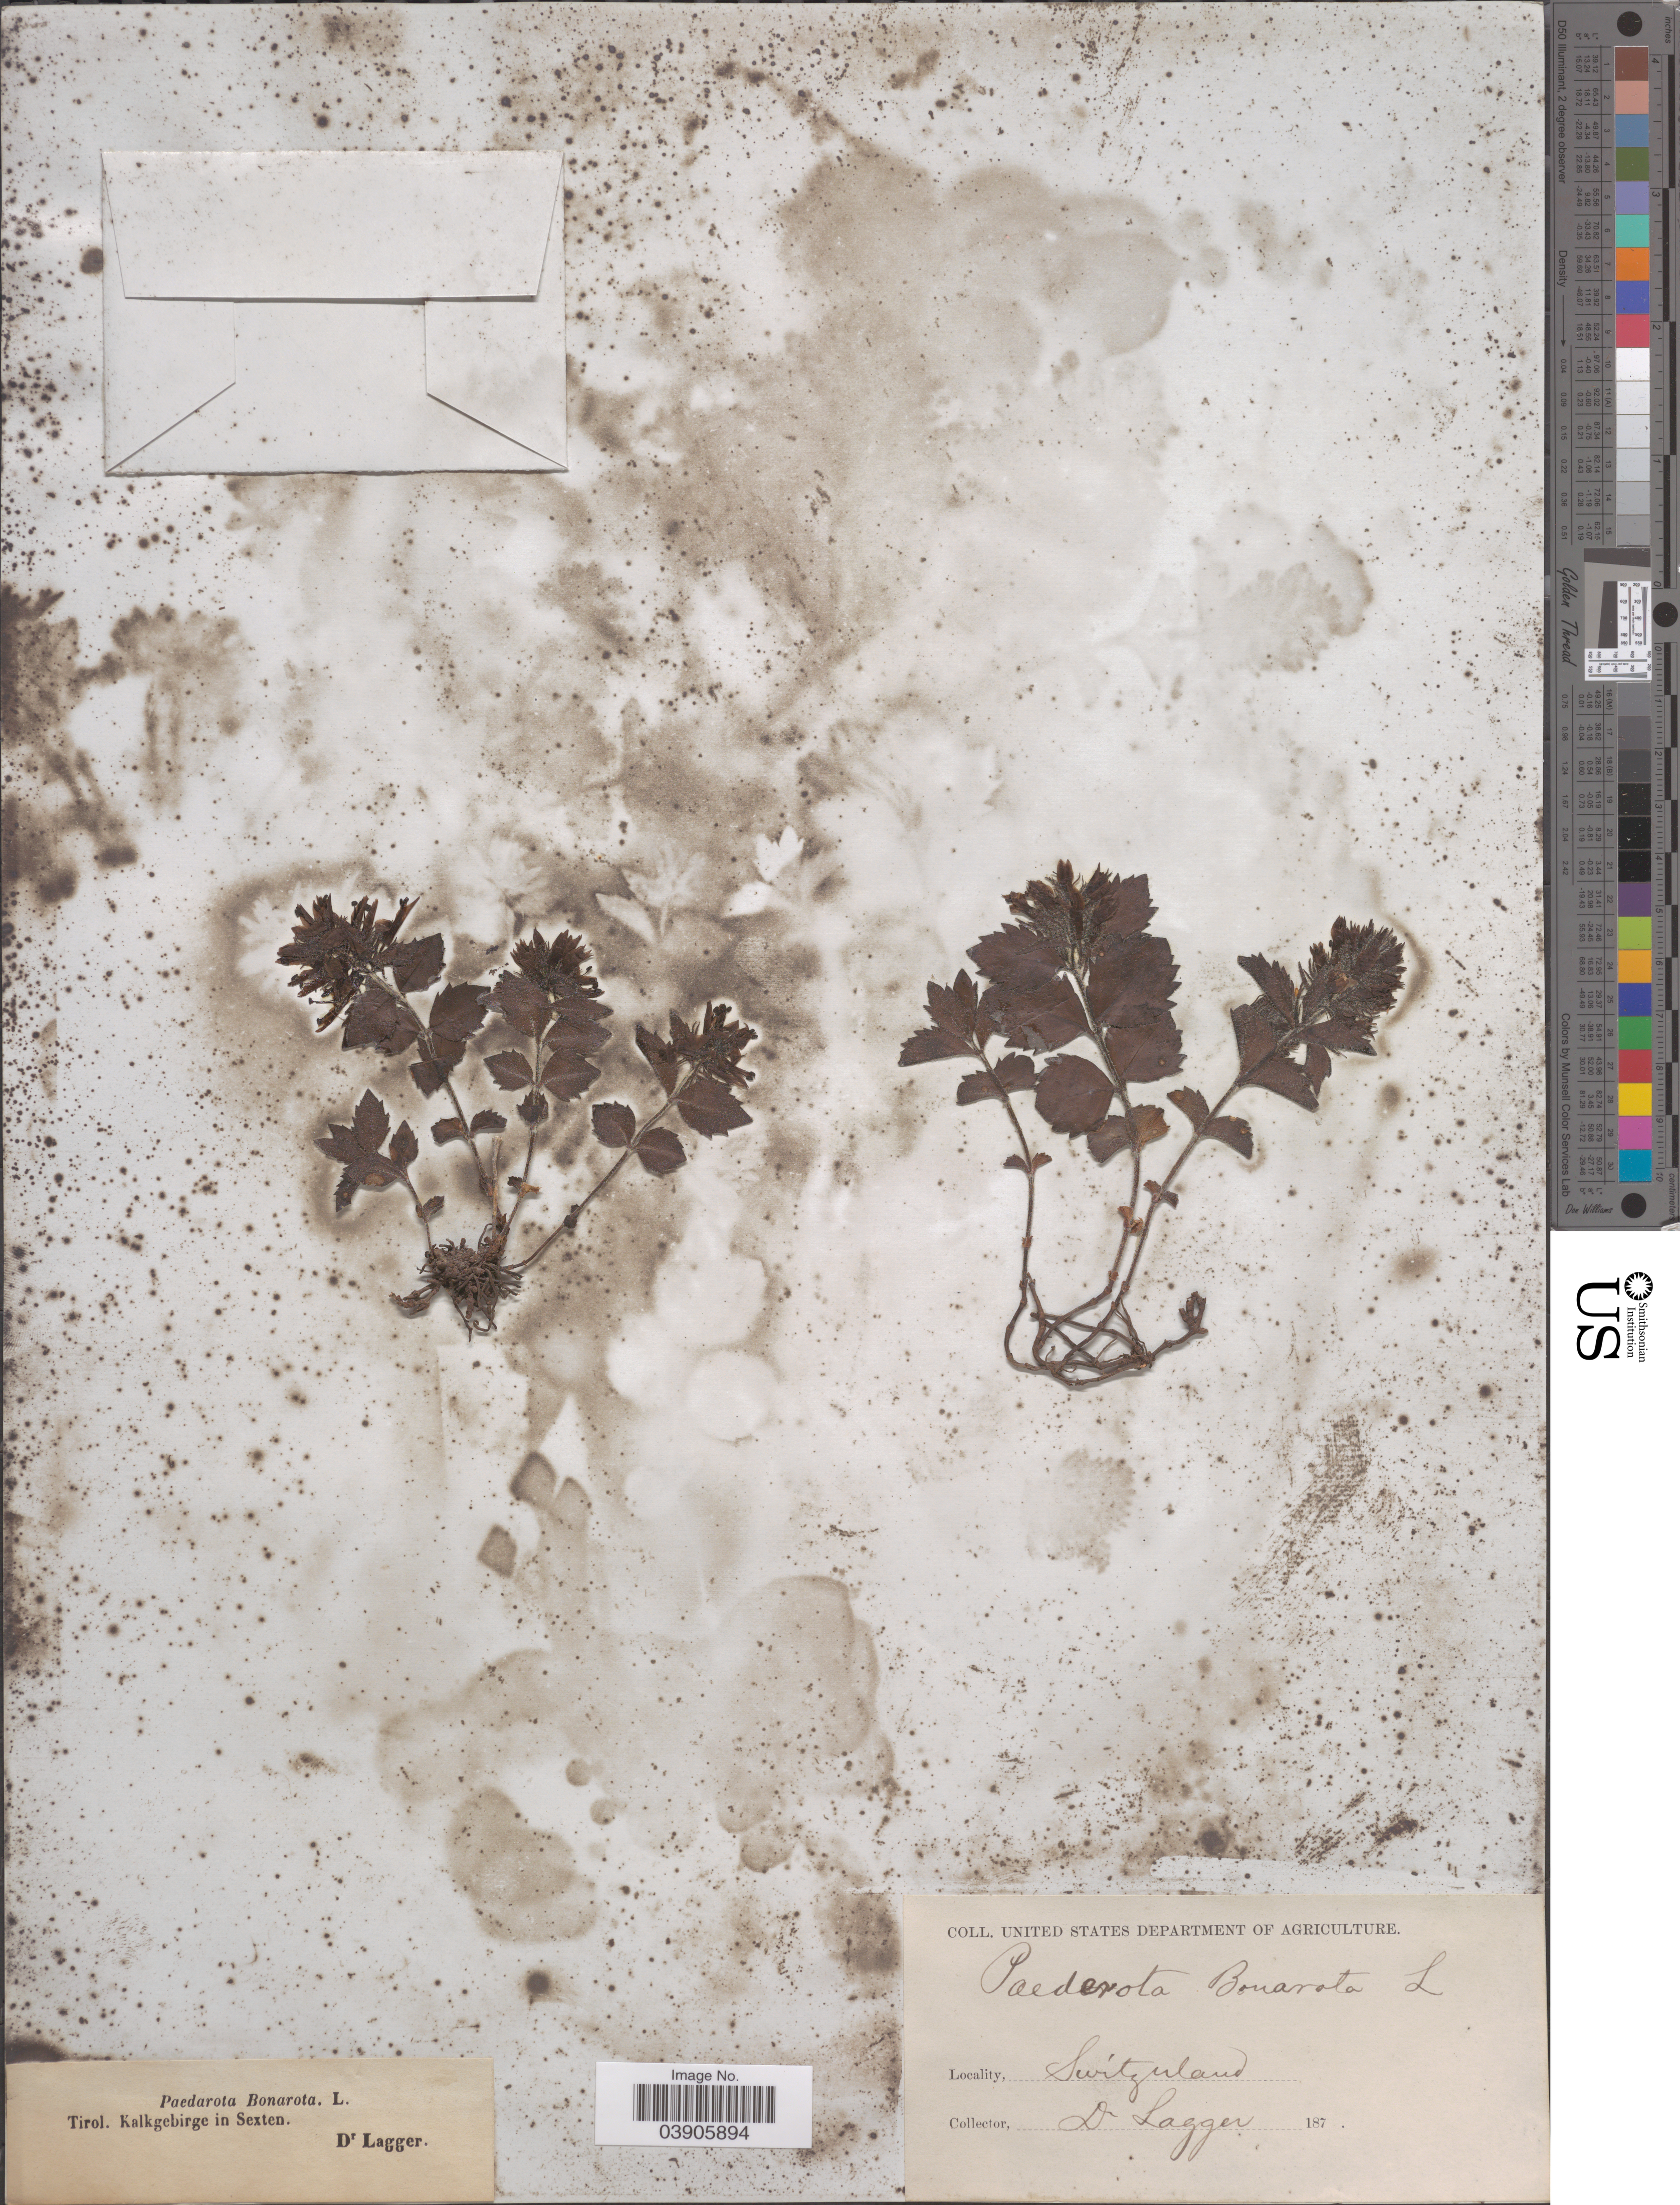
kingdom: Plantae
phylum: Tracheophyta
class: Magnoliopsida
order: Lamiales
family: Plantaginaceae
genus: Paederota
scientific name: Paederota bonarota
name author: (L.) L.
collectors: F. J. Lagger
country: Switzerland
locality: Tirol. Kalkgebirge in Sexten.